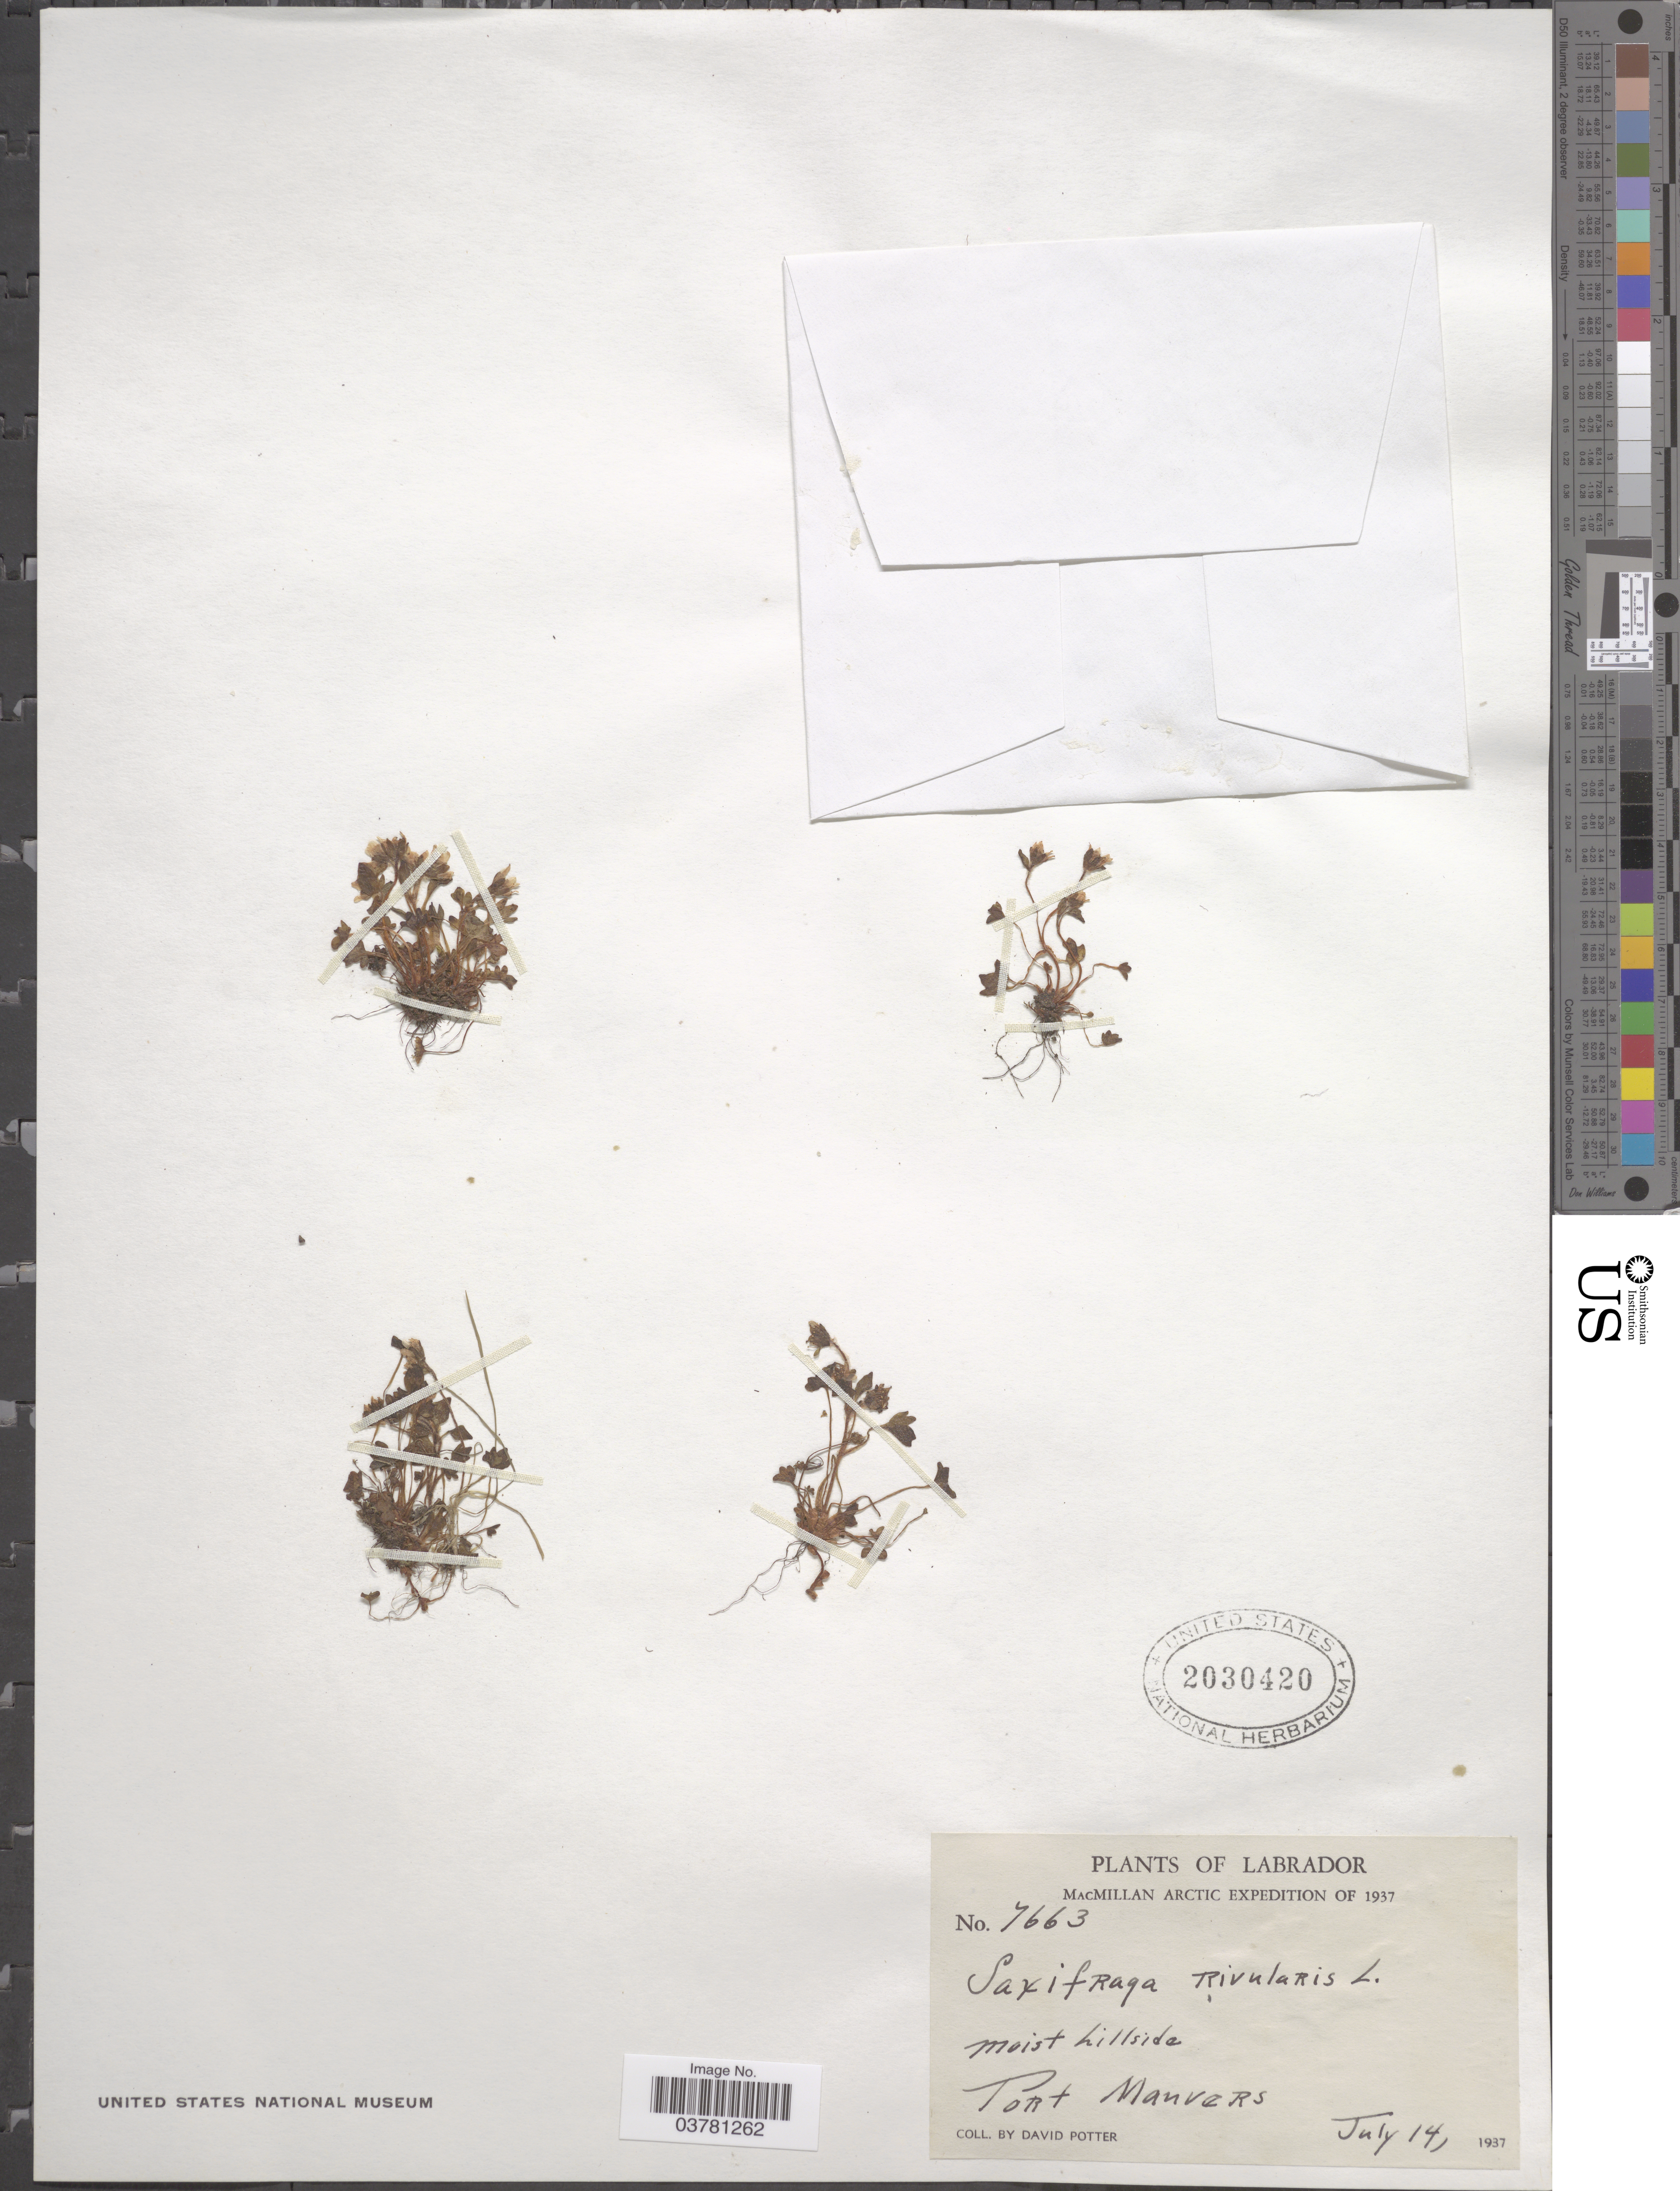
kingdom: Plantae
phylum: Tracheophyta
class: Magnoliopsida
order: Saxifragales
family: Saxifragaceae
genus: Saxifraga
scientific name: Saxifraga rivularis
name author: L.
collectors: D. Potter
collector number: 7663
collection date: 1937-07-14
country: Canada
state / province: Newfoundland and Labrador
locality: Labrador. MacMillan Arctic Expedition of 1937. Moist hillside. Port Manvers.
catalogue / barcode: US 2030420